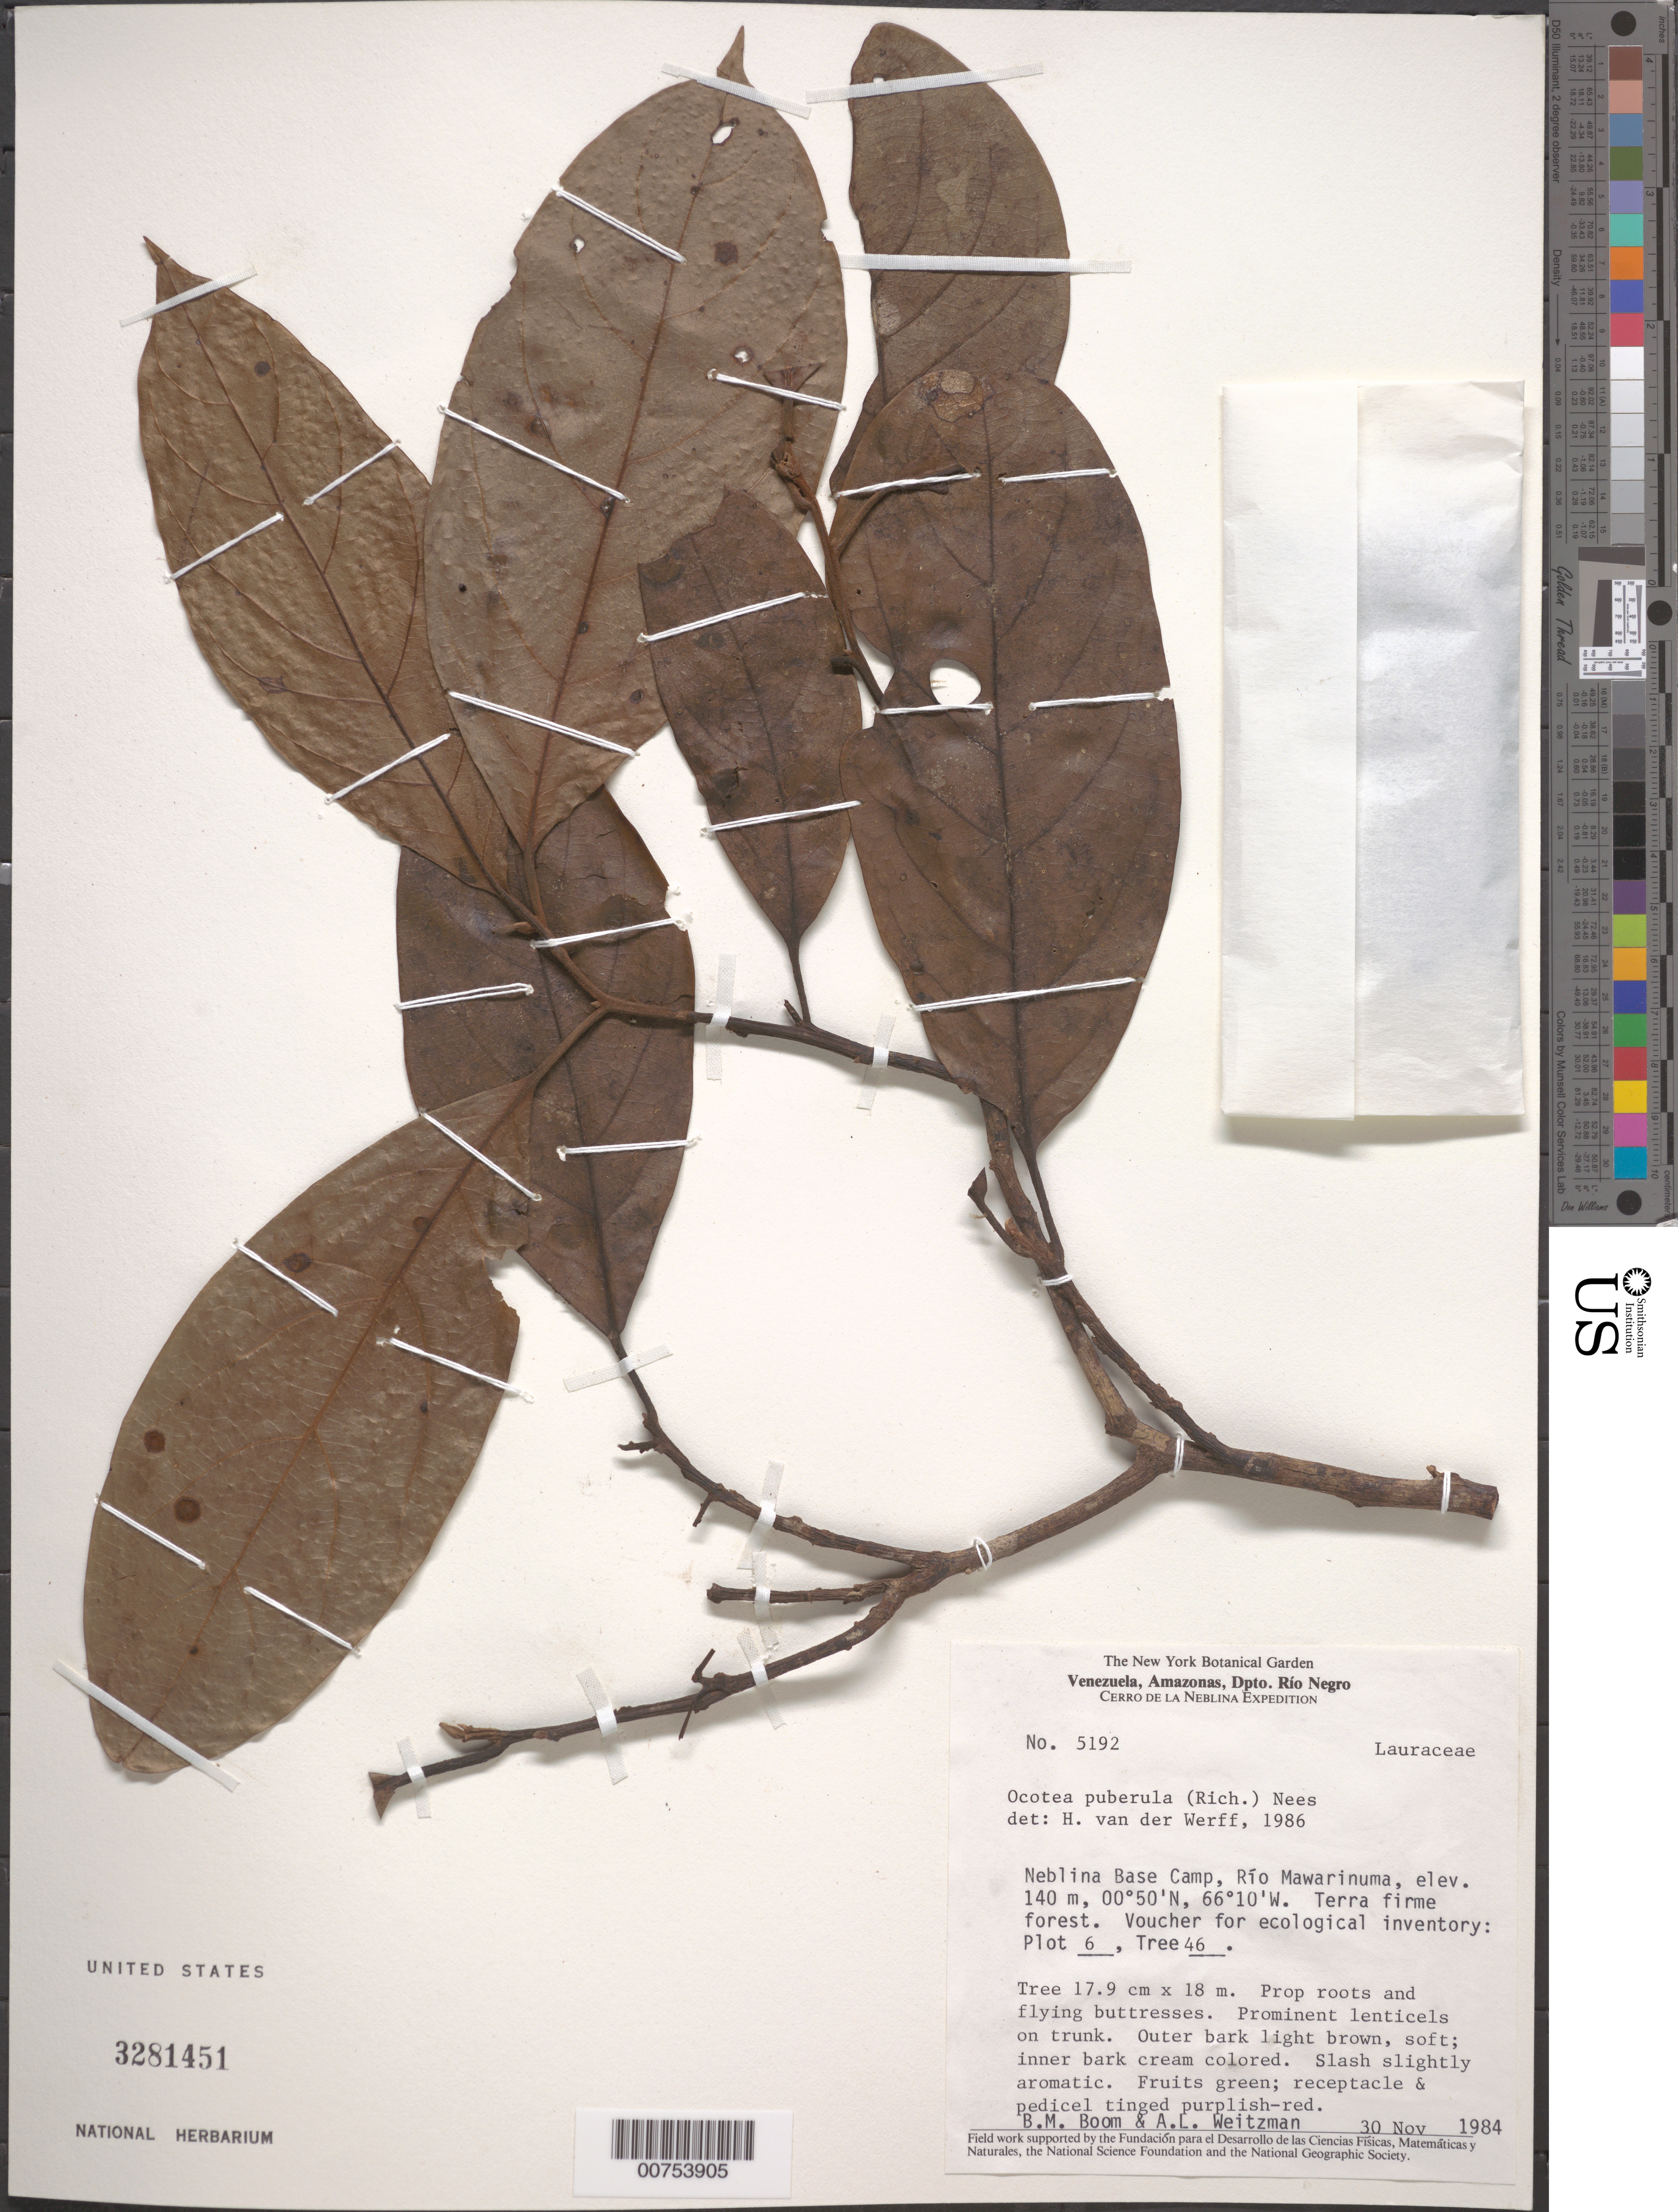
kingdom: Plantae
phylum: Tracheophyta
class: Magnoliopsida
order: Laurales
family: Lauraceae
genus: Ocotea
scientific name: Ocotea puberula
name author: (Rich.) Nees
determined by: van der Werff, H., (MO), Missouri Botanical Garden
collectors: B. M. Boom & A. L. Weitzman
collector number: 5192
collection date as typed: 30-Nov-84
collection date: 1984-11-30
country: Venezuela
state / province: Amazonas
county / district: Río Negro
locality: Cerro de la Neblina Base Camp, Río Mawarinuma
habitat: Terra firma forest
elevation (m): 140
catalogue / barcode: US 3281451